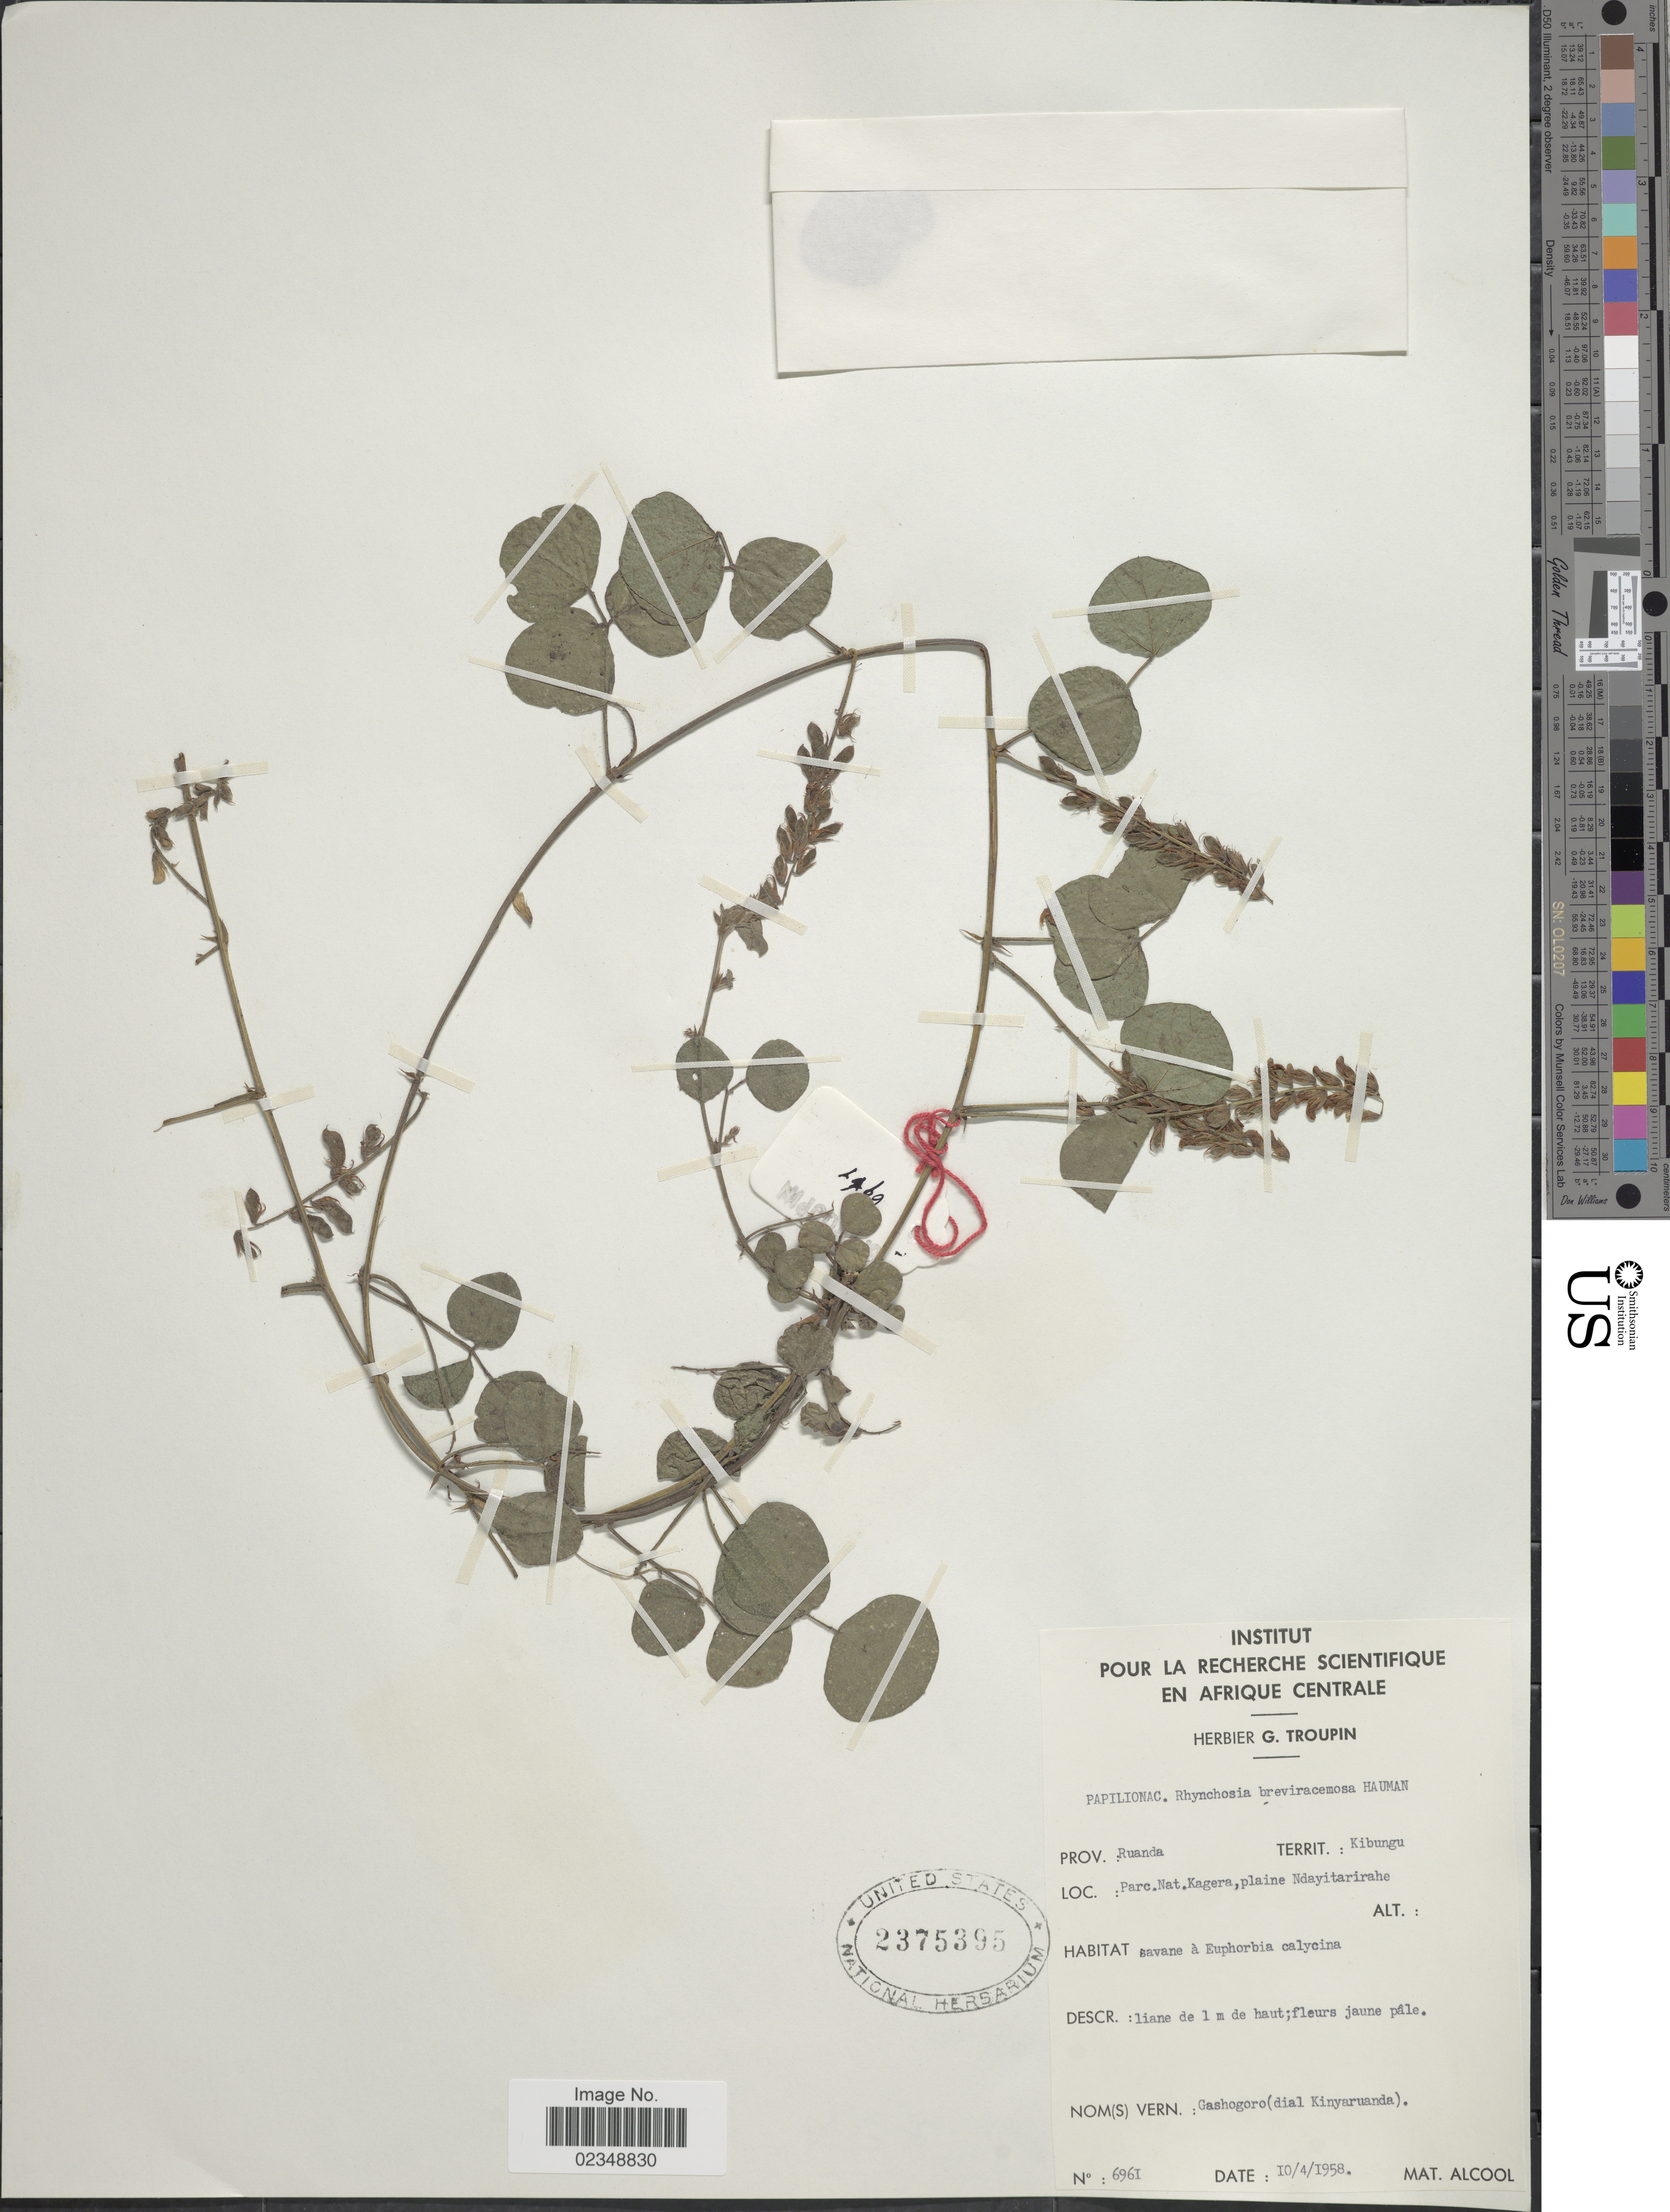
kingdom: Plantae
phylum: Tracheophyta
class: Magnoliopsida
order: Fabales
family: Fabaceae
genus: Rhynchosia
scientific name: Rhynchosia breviracemosa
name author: Fortunato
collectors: ex herb. G. Troupin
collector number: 6961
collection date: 1958-04-10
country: Rwanda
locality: Prov.: Ruanda. Territ.: Kibungu. POarc. Nat. Kagera, plaine Ndayitarirahe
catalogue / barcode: US 2375395